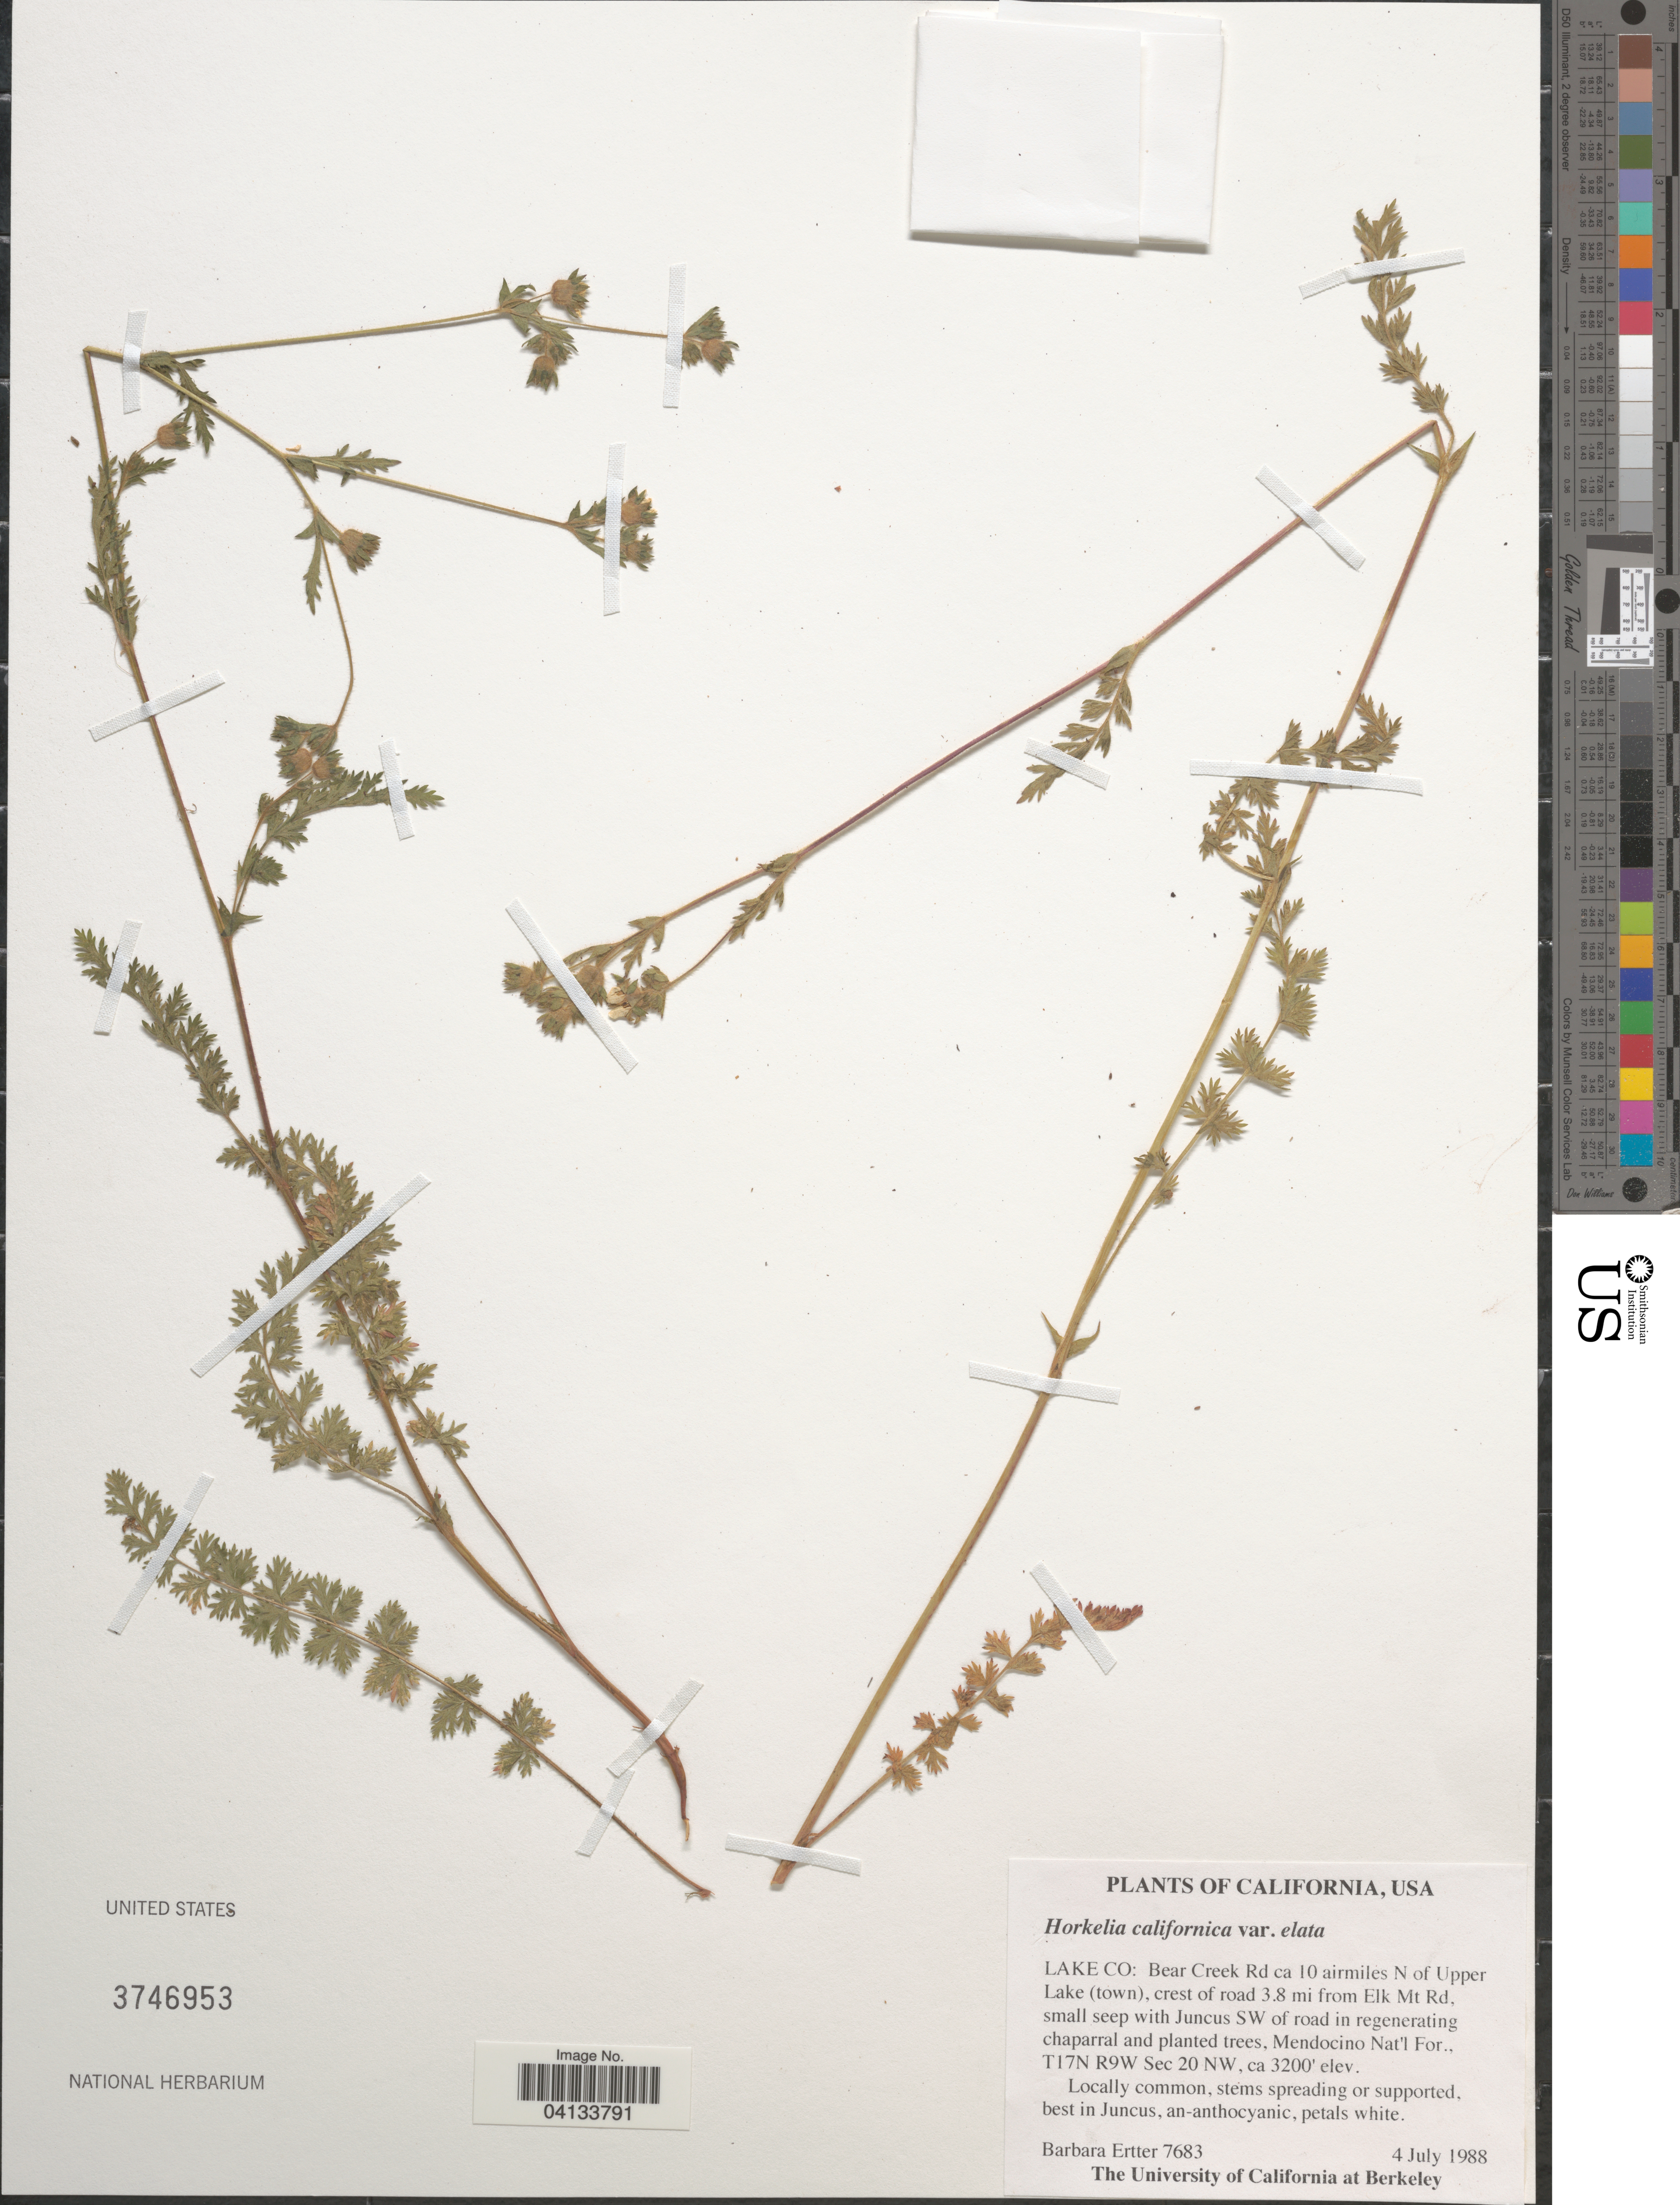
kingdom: Plantae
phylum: Tracheophyta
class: Magnoliopsida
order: Rosales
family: Rosaceae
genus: Potentilla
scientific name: Potentilla californica var. elata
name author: Greene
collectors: B. Ertter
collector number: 7683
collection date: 1988-07-04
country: United States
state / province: California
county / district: Mendocino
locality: Lake Co.: Bear Creek Rd ca 10 airmiles N of Upper Lake (town), crest of road 3.8 mi from Elk Mt Rd, Mendocino Nat'l For., T17N R9W Sec 20 NW.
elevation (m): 975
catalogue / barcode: US 3746953